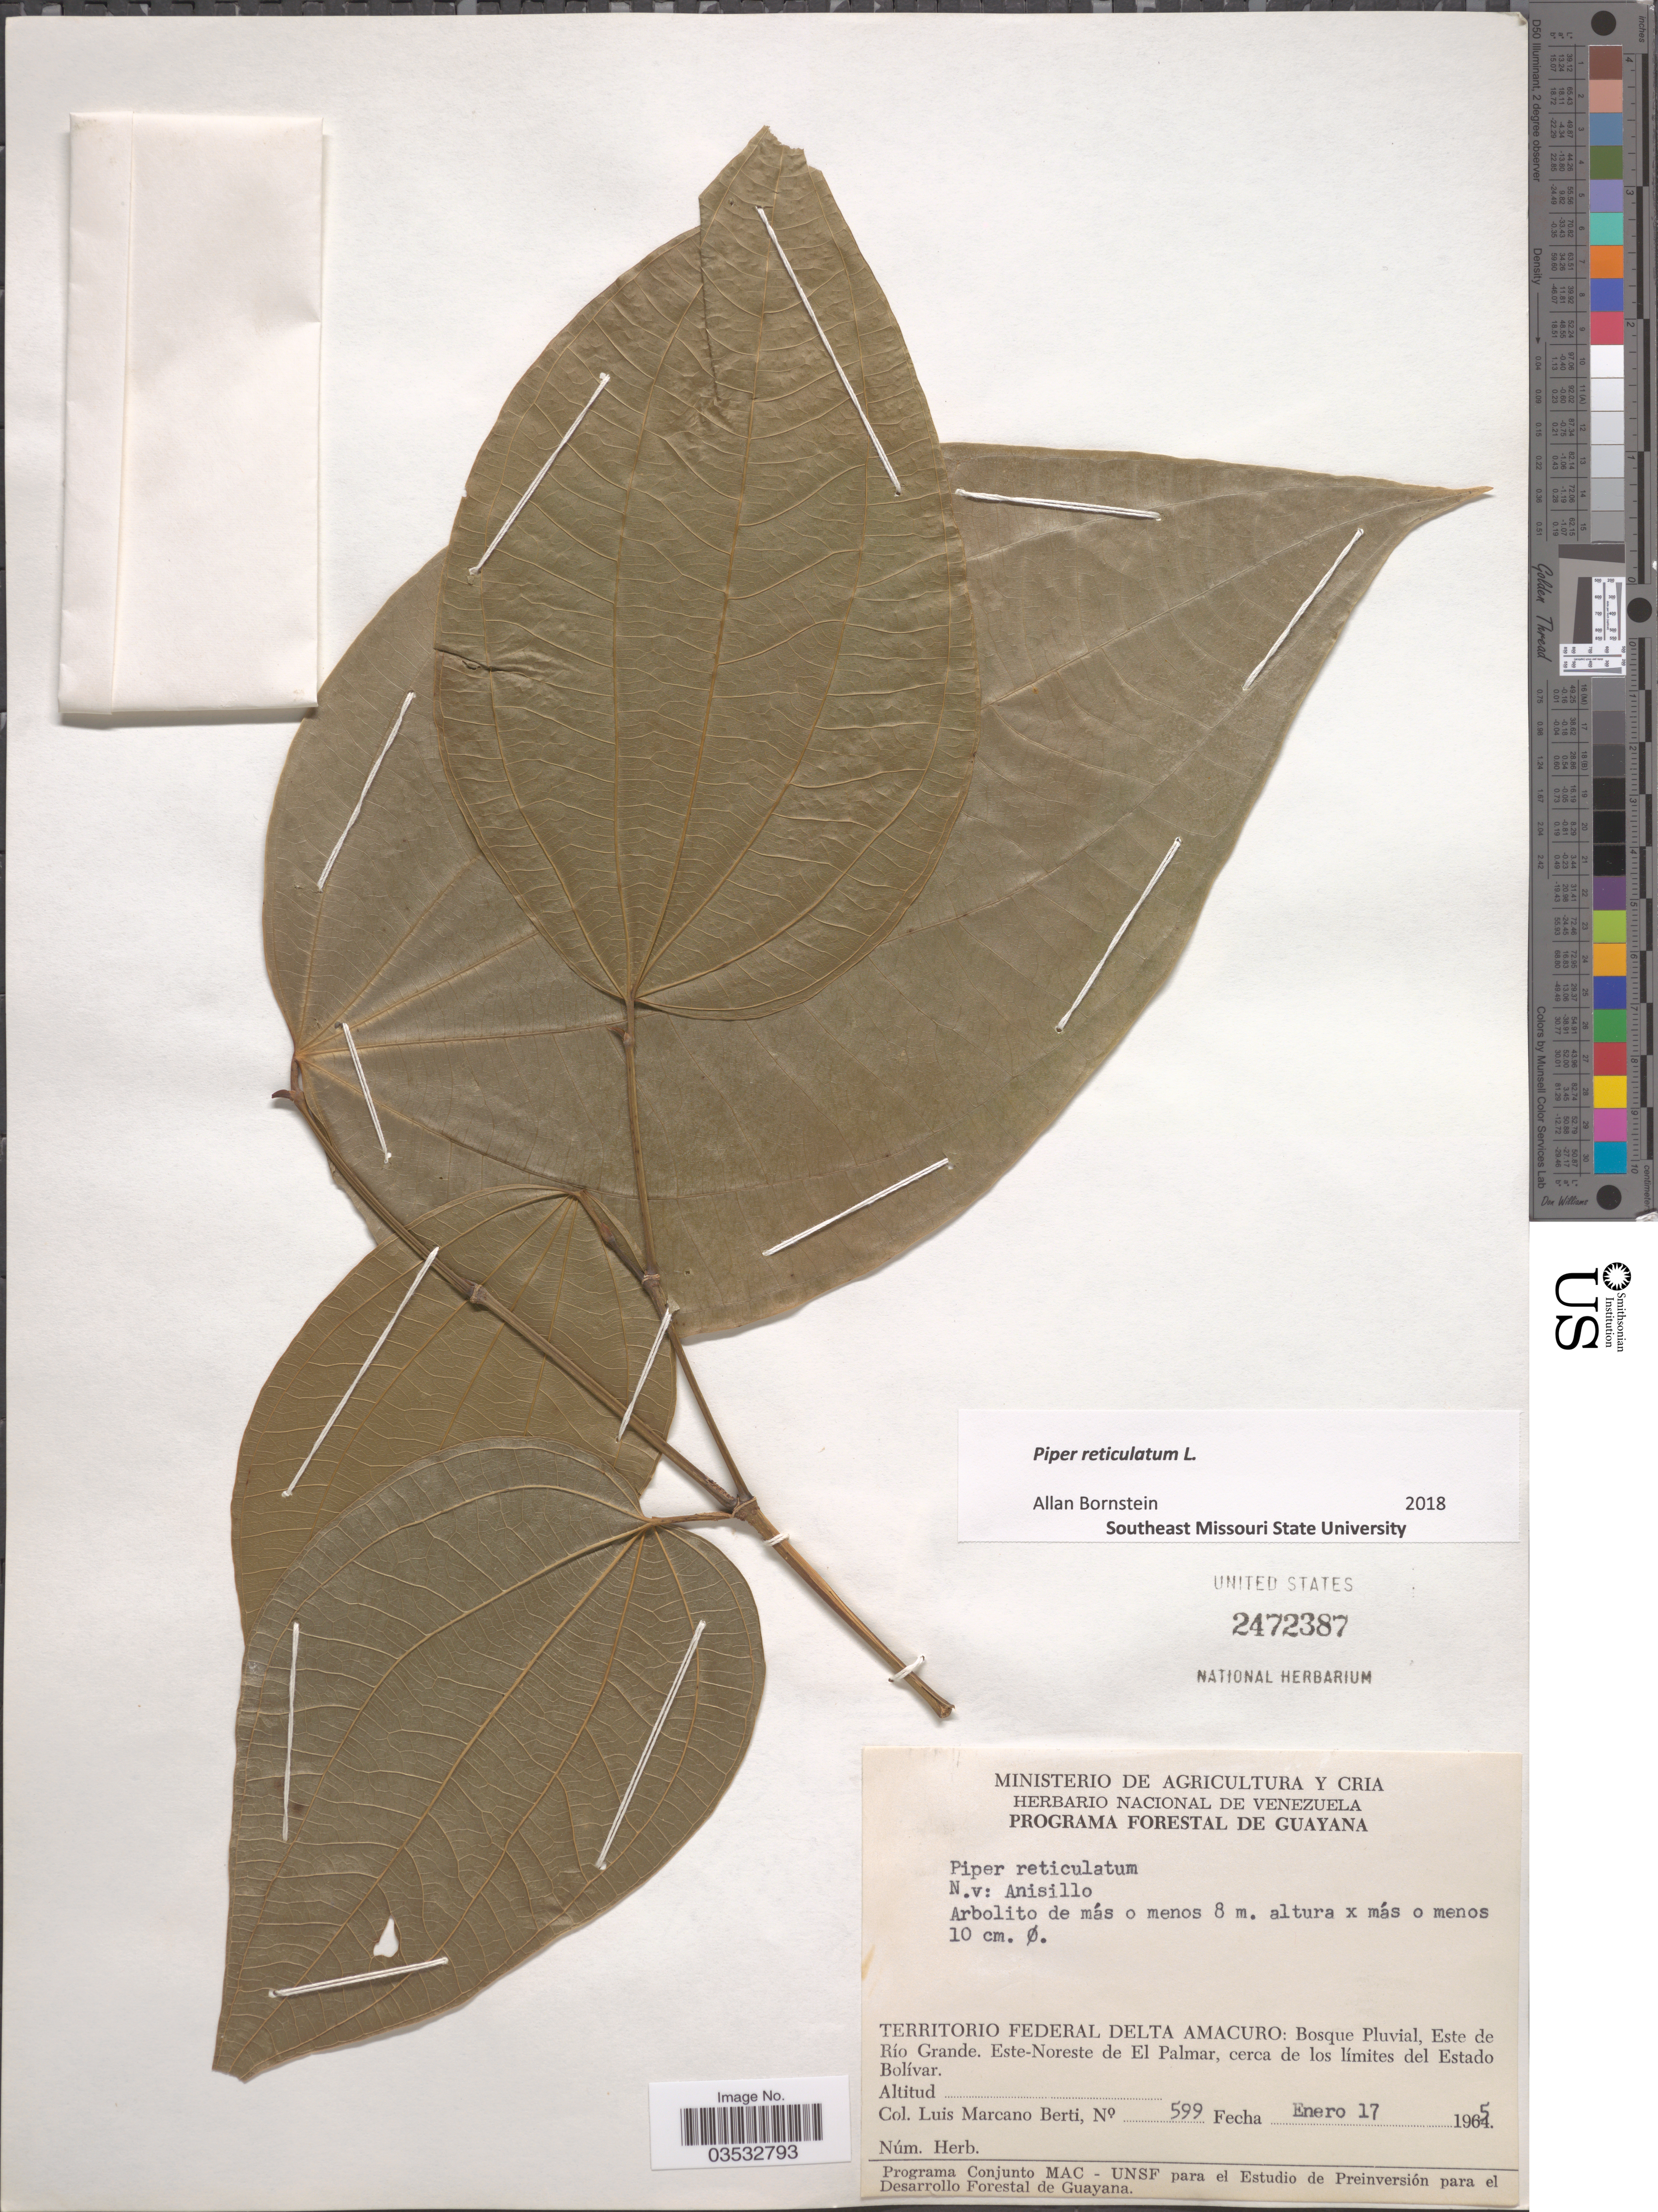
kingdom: Plantae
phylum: Tracheophyta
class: Magnoliopsida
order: Piperales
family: Piperaceae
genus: Piper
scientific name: Piper reticulatum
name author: L.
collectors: L. Marcano-Berti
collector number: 599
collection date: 1965-01-17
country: Venezuela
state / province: Delta Amacuro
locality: Territorio Federal Delta Amaruco: Bosque Pluvial, Este de Río Grande. Este-Noreste de El Palmar, cerca de los límites del Estado Bolívar.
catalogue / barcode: US 2472387